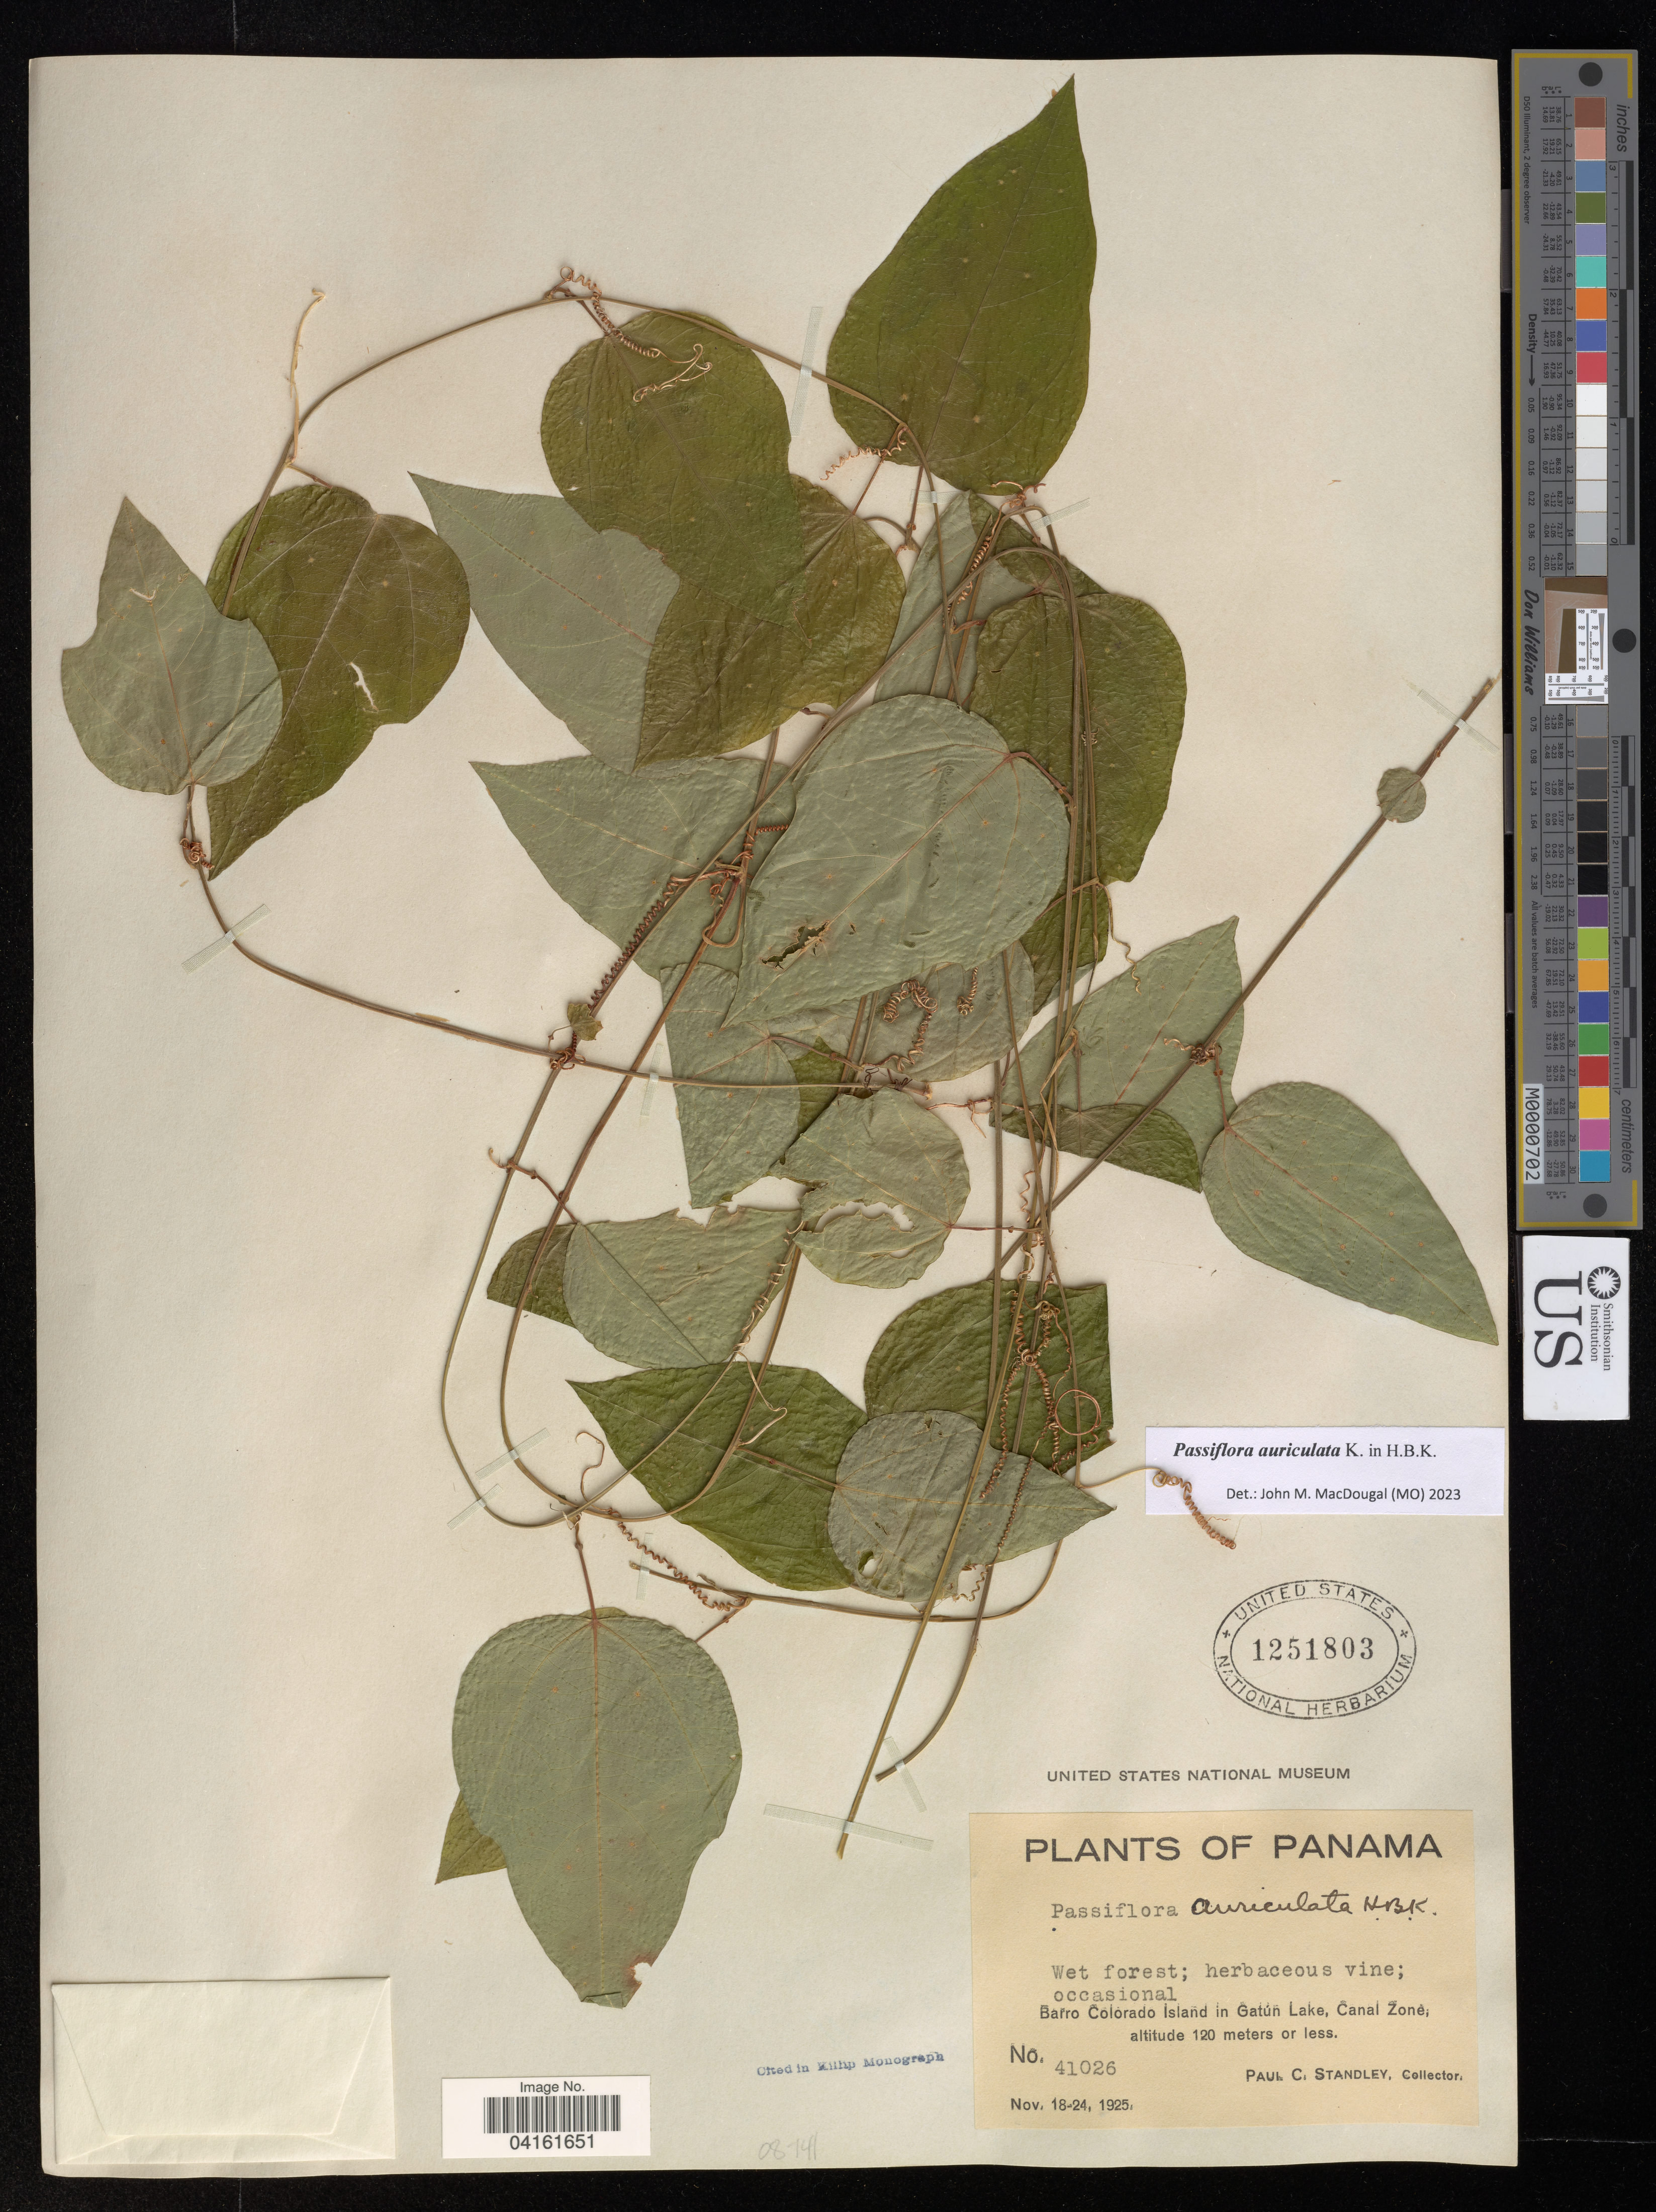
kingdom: Plantae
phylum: Tracheophyta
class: Magnoliopsida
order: Malpighiales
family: Passifloraceae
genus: Passiflora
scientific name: Passiflora auriculata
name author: Kunth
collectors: P. C. Standley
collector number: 41026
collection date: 1925-11-18/1925-11-24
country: Panama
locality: Barro Colorado Island in Gatún Lake, Canal Zone.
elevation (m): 120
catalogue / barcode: US 1251803